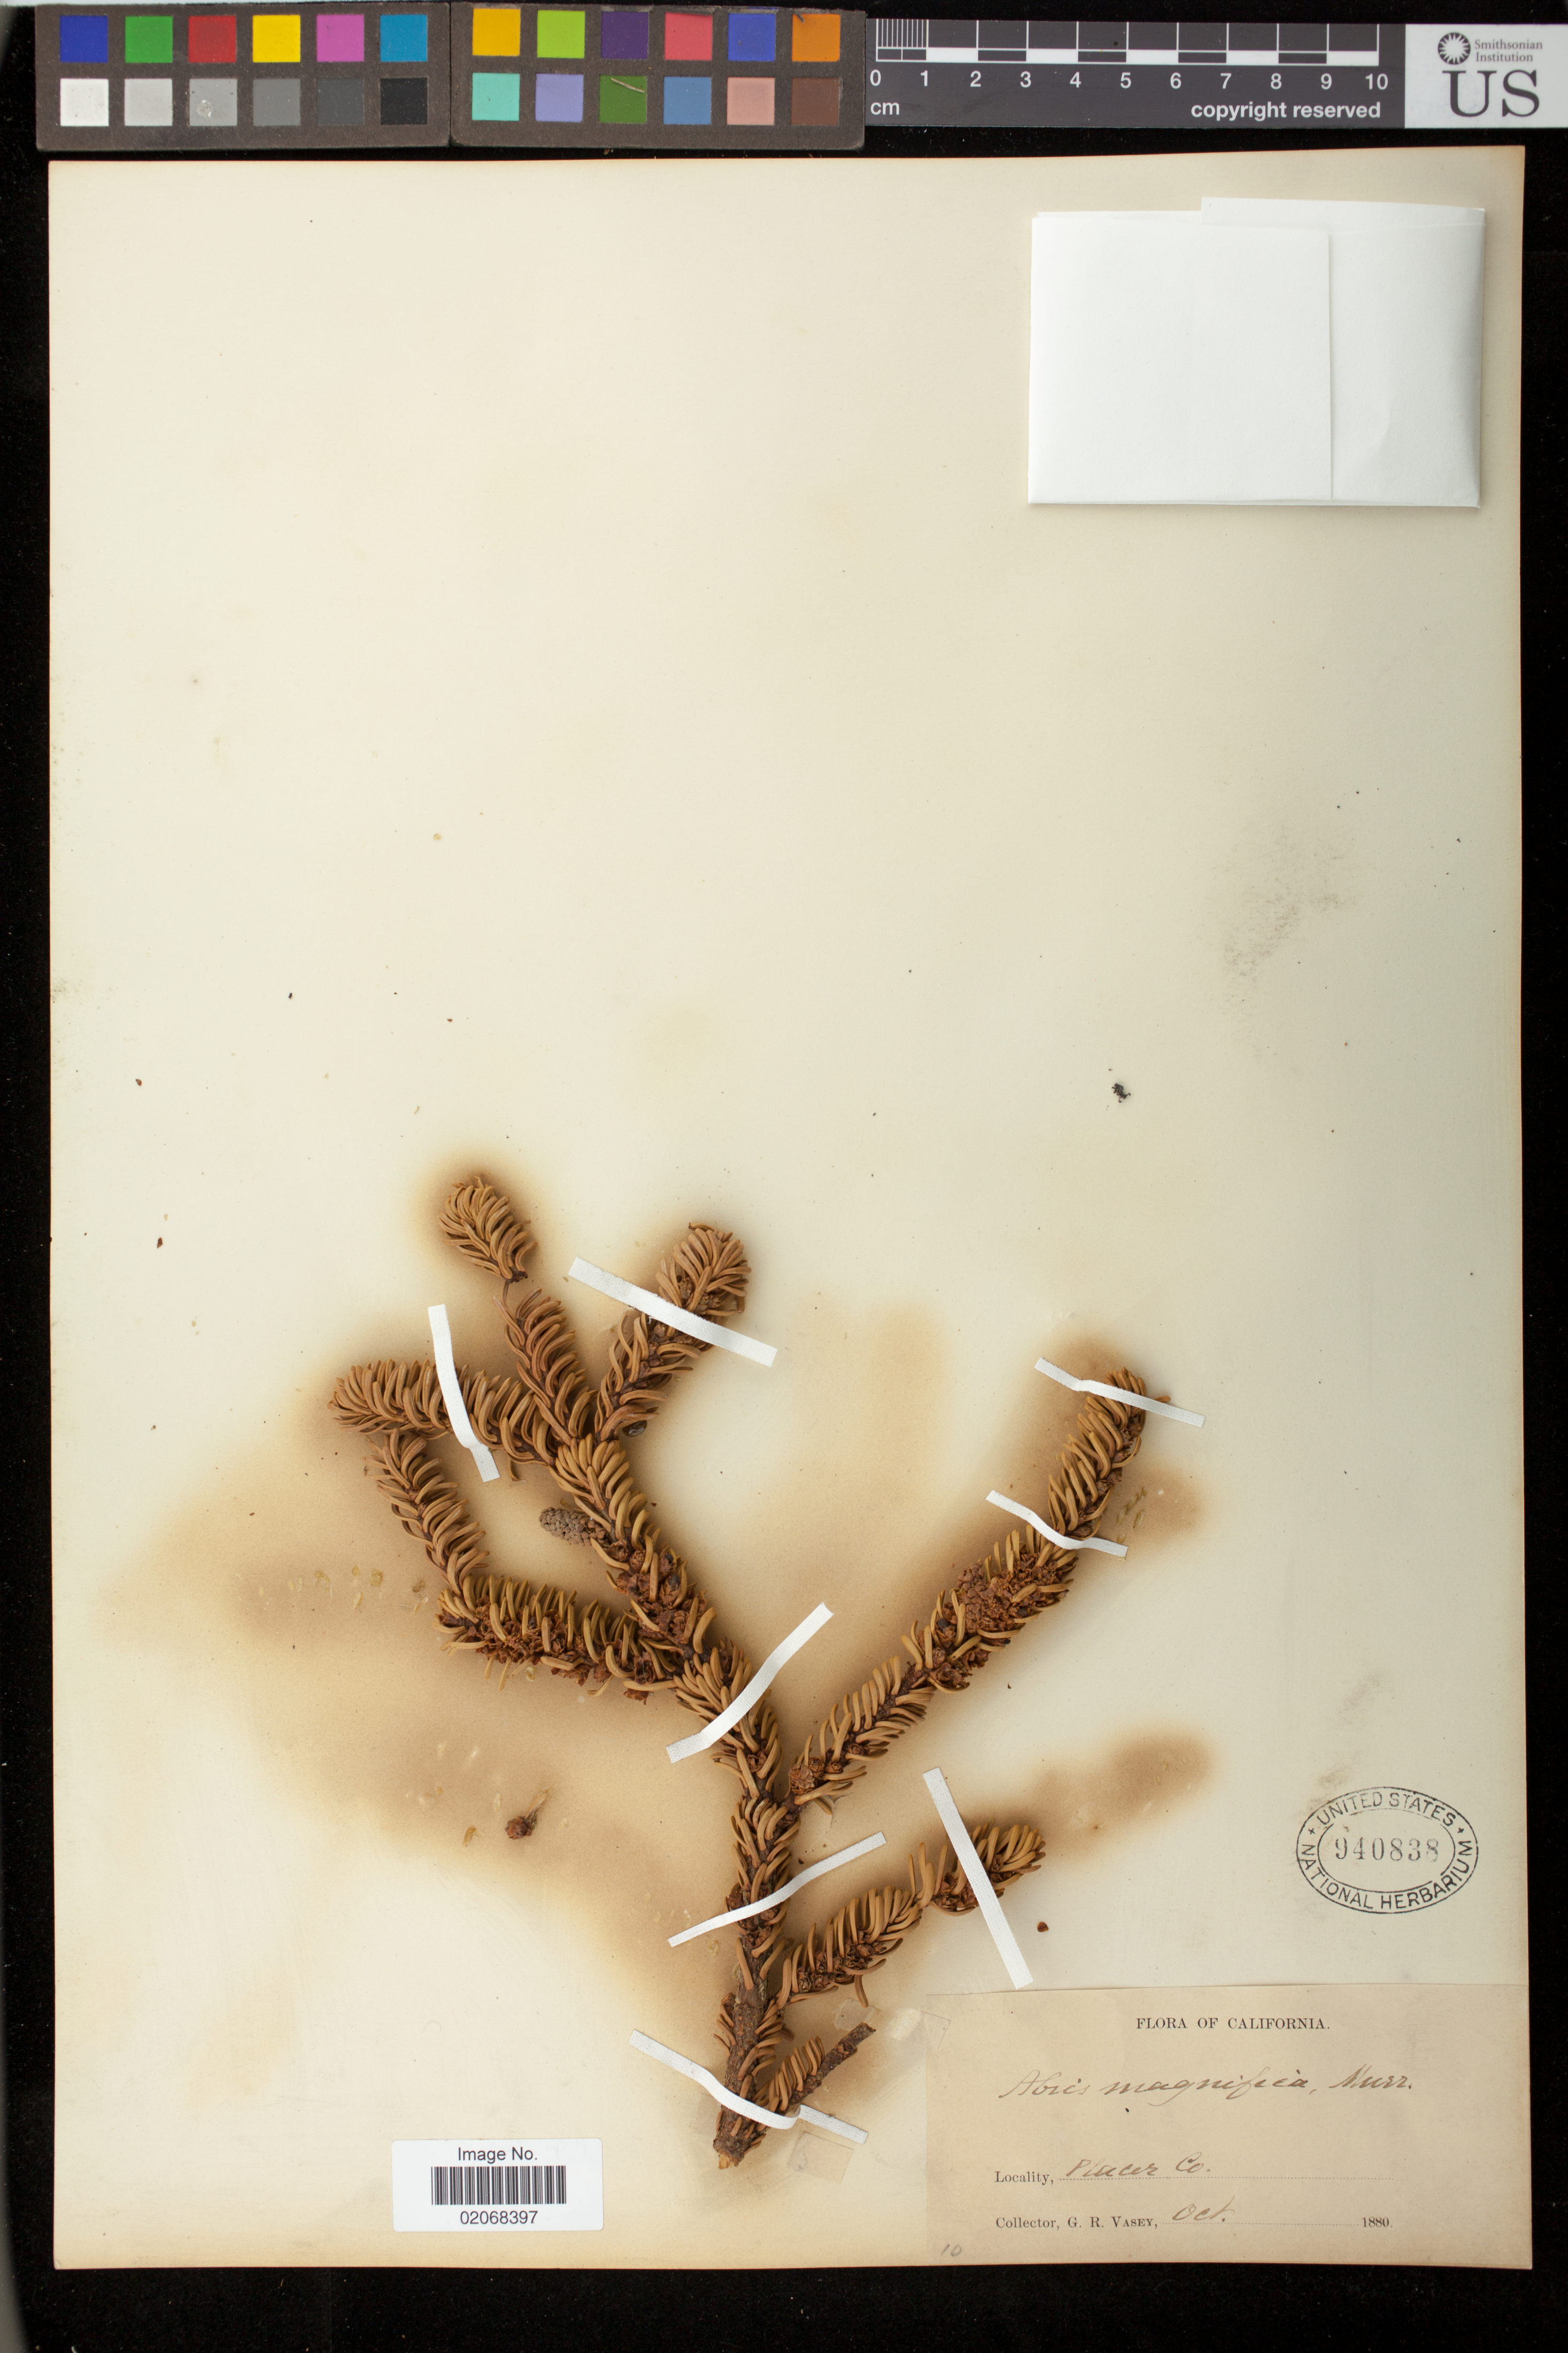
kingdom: Plantae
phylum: Tracheophyta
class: Pinopsida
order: Pinales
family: Pinaceae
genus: Abies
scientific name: Abies magnifica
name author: A. Murray bis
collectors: G. R. Vasey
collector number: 10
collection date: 1880-10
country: United States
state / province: California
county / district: Placer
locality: Placer Co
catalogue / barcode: US 940838